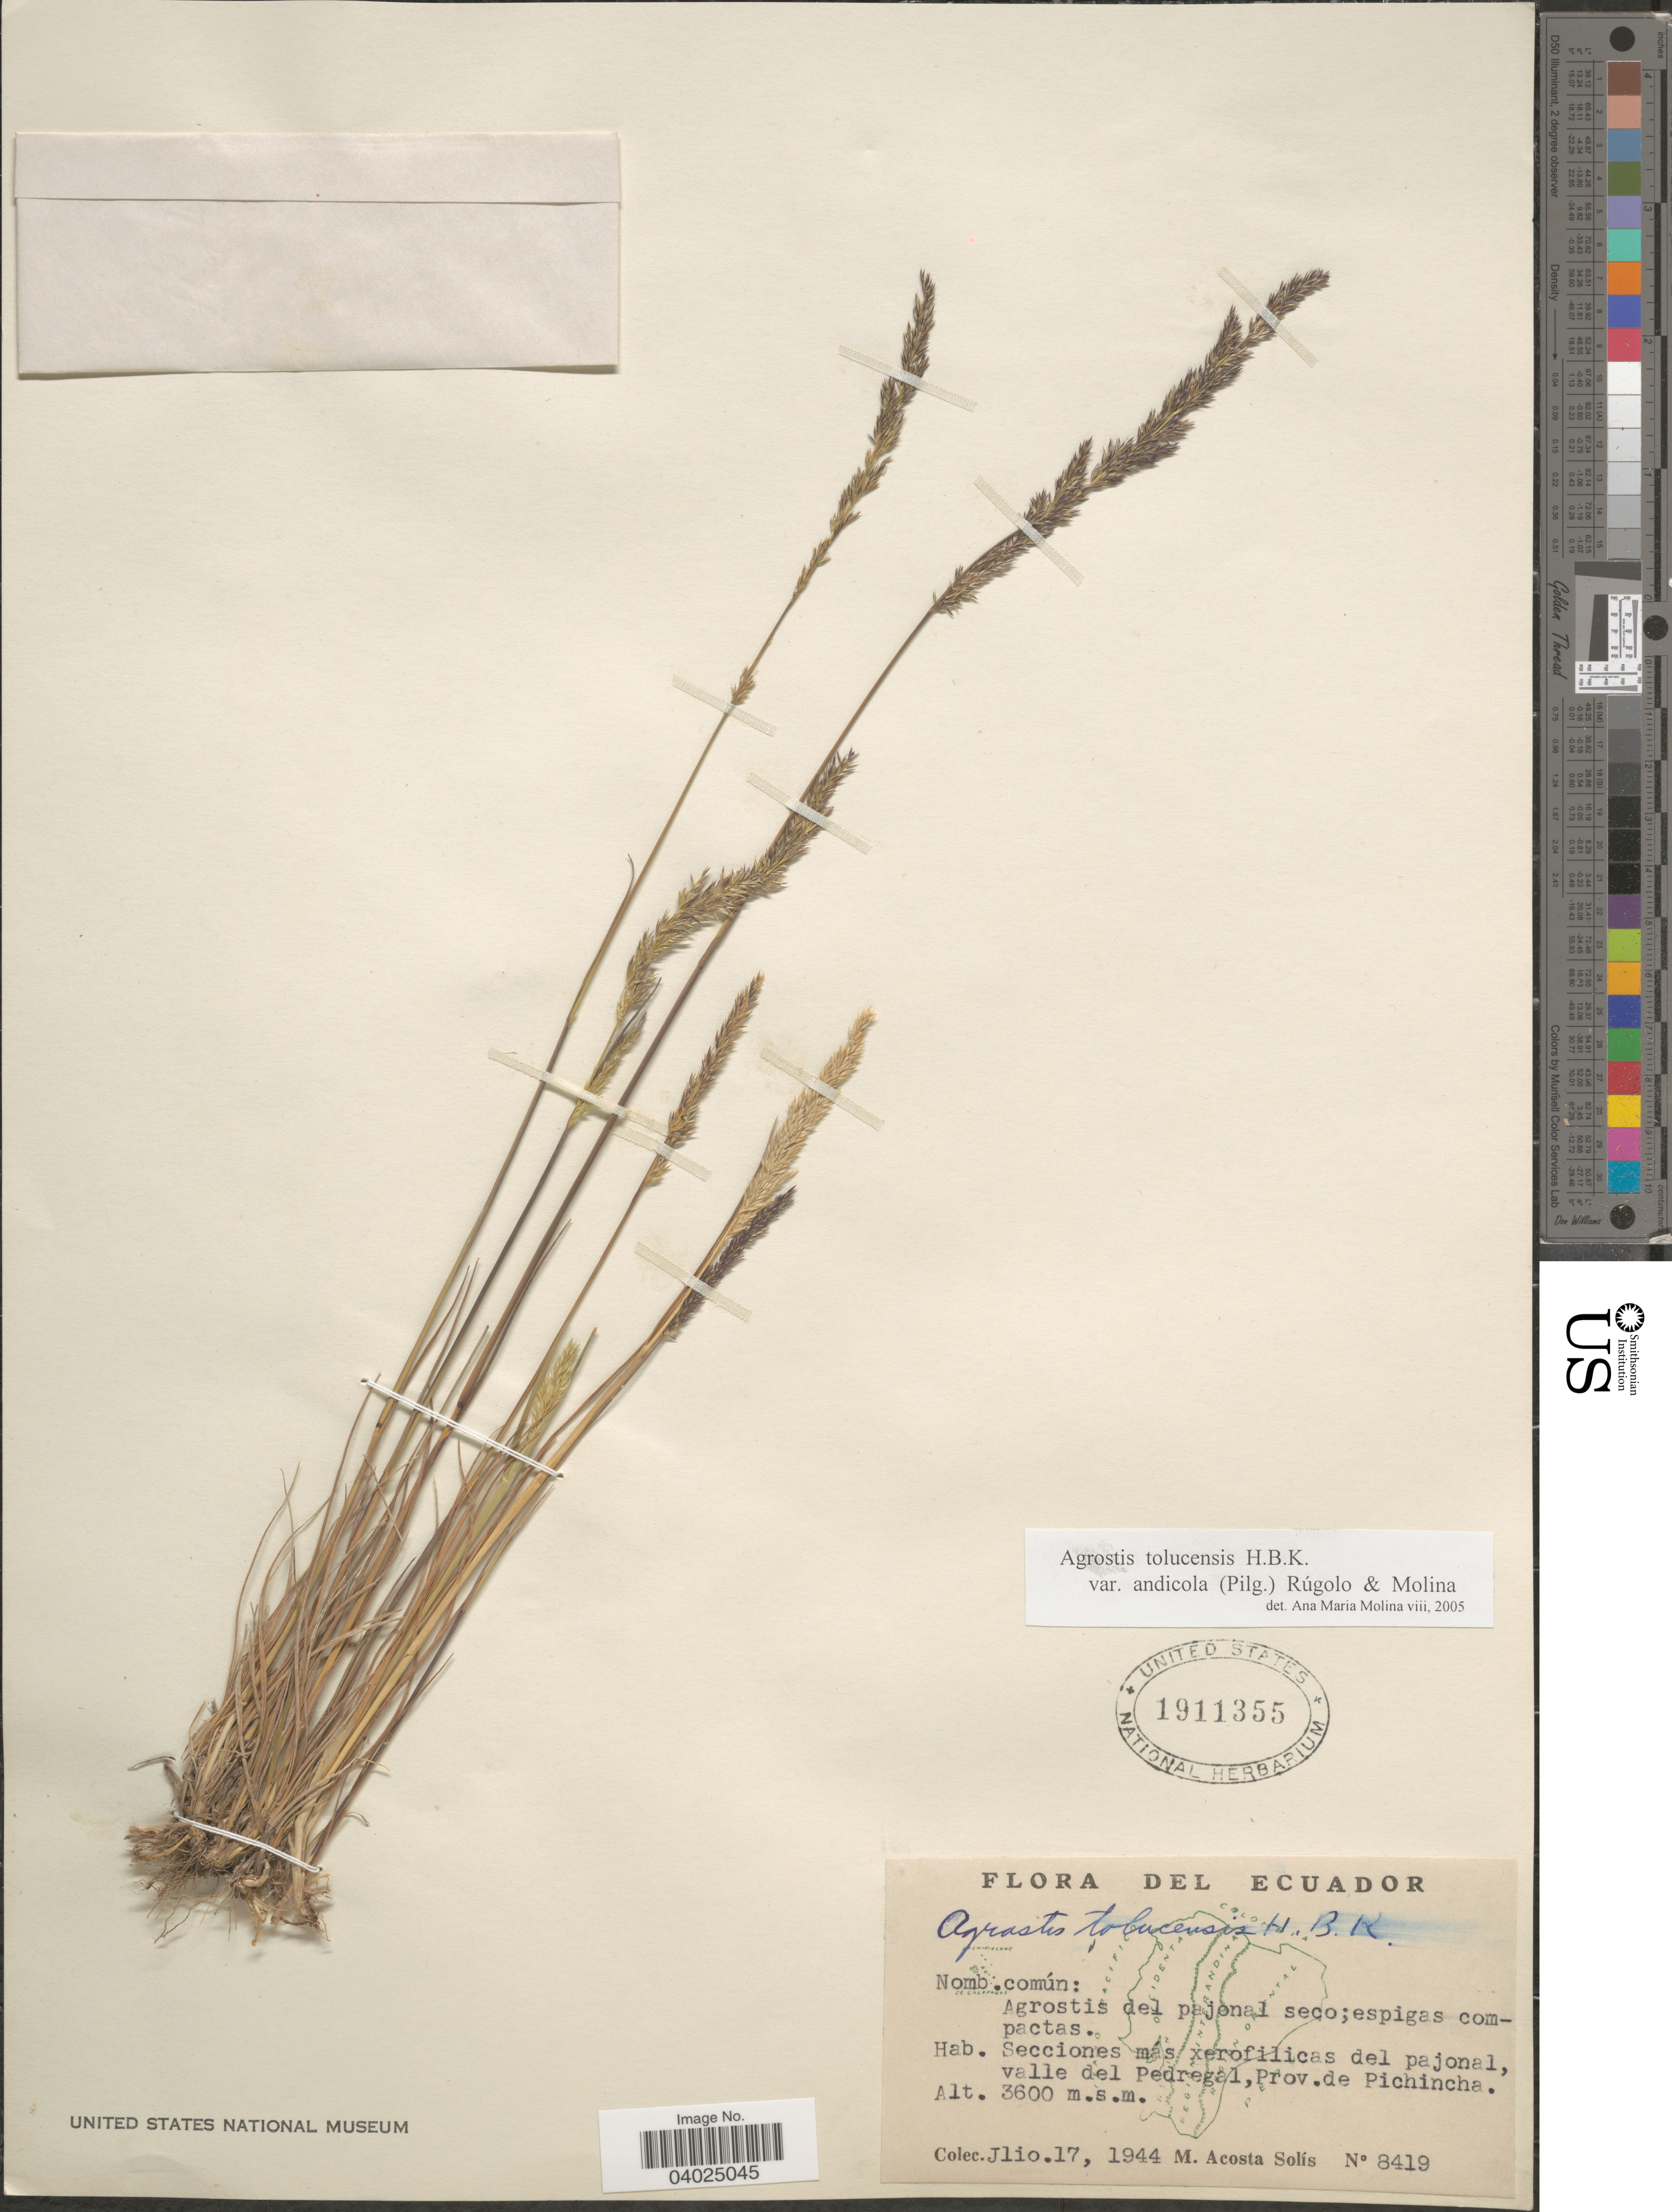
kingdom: Plantae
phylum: Tracheophyta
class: Liliopsida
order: Poales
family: Poaceae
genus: Agrostis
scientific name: Agrostis tolucensis var. andicola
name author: (Pilg.) Rúgolo & A.M. Molina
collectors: M. Acosta Solis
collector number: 8419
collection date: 1944-07-17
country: Ecuador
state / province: Pichincha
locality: Secciones más xerofilicas del pajonal, valle del Pedregal.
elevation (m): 3600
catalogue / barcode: US 1911355